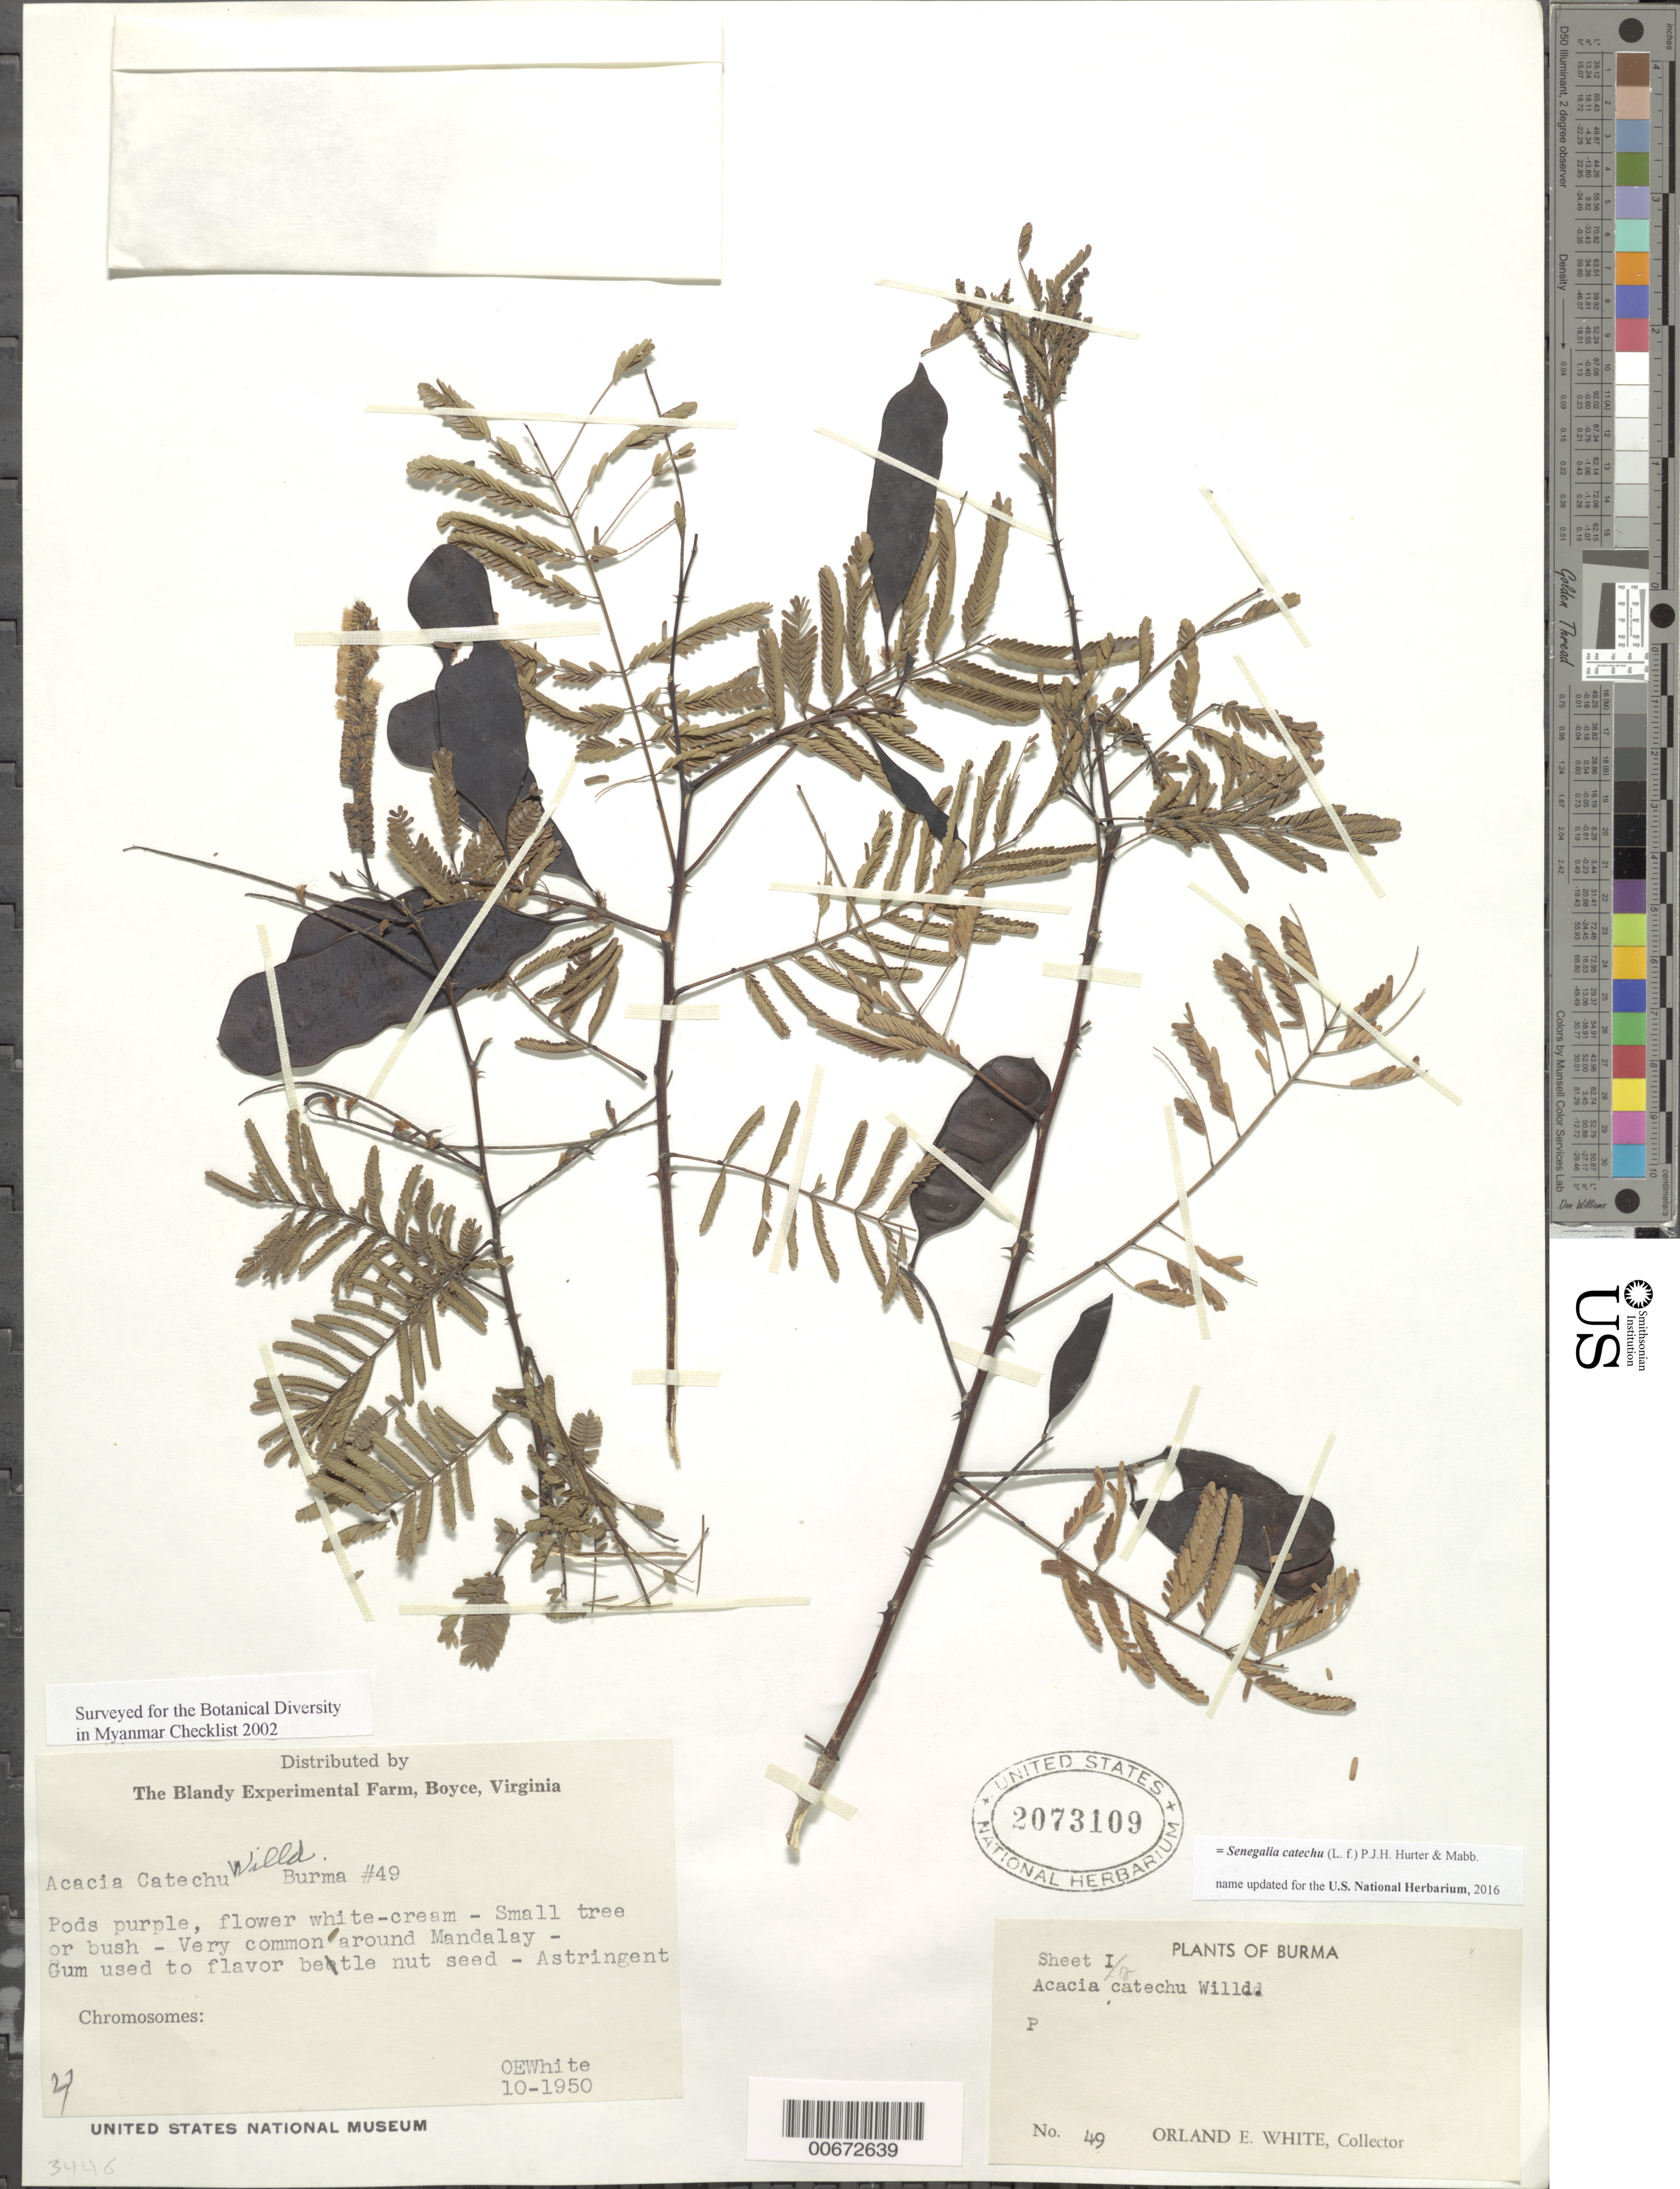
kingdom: Plantae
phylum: Tracheophyta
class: Magnoliopsida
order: Fabales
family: Fabaceae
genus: Senegalia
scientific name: Senegalia catechu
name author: (L. f.) P.J.H. Hurter & Mabb.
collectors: O. E. White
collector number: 49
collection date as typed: Oct 1950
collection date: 1950-10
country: Myanmar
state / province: Mandalay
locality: Mandalay.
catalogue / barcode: US 2073109